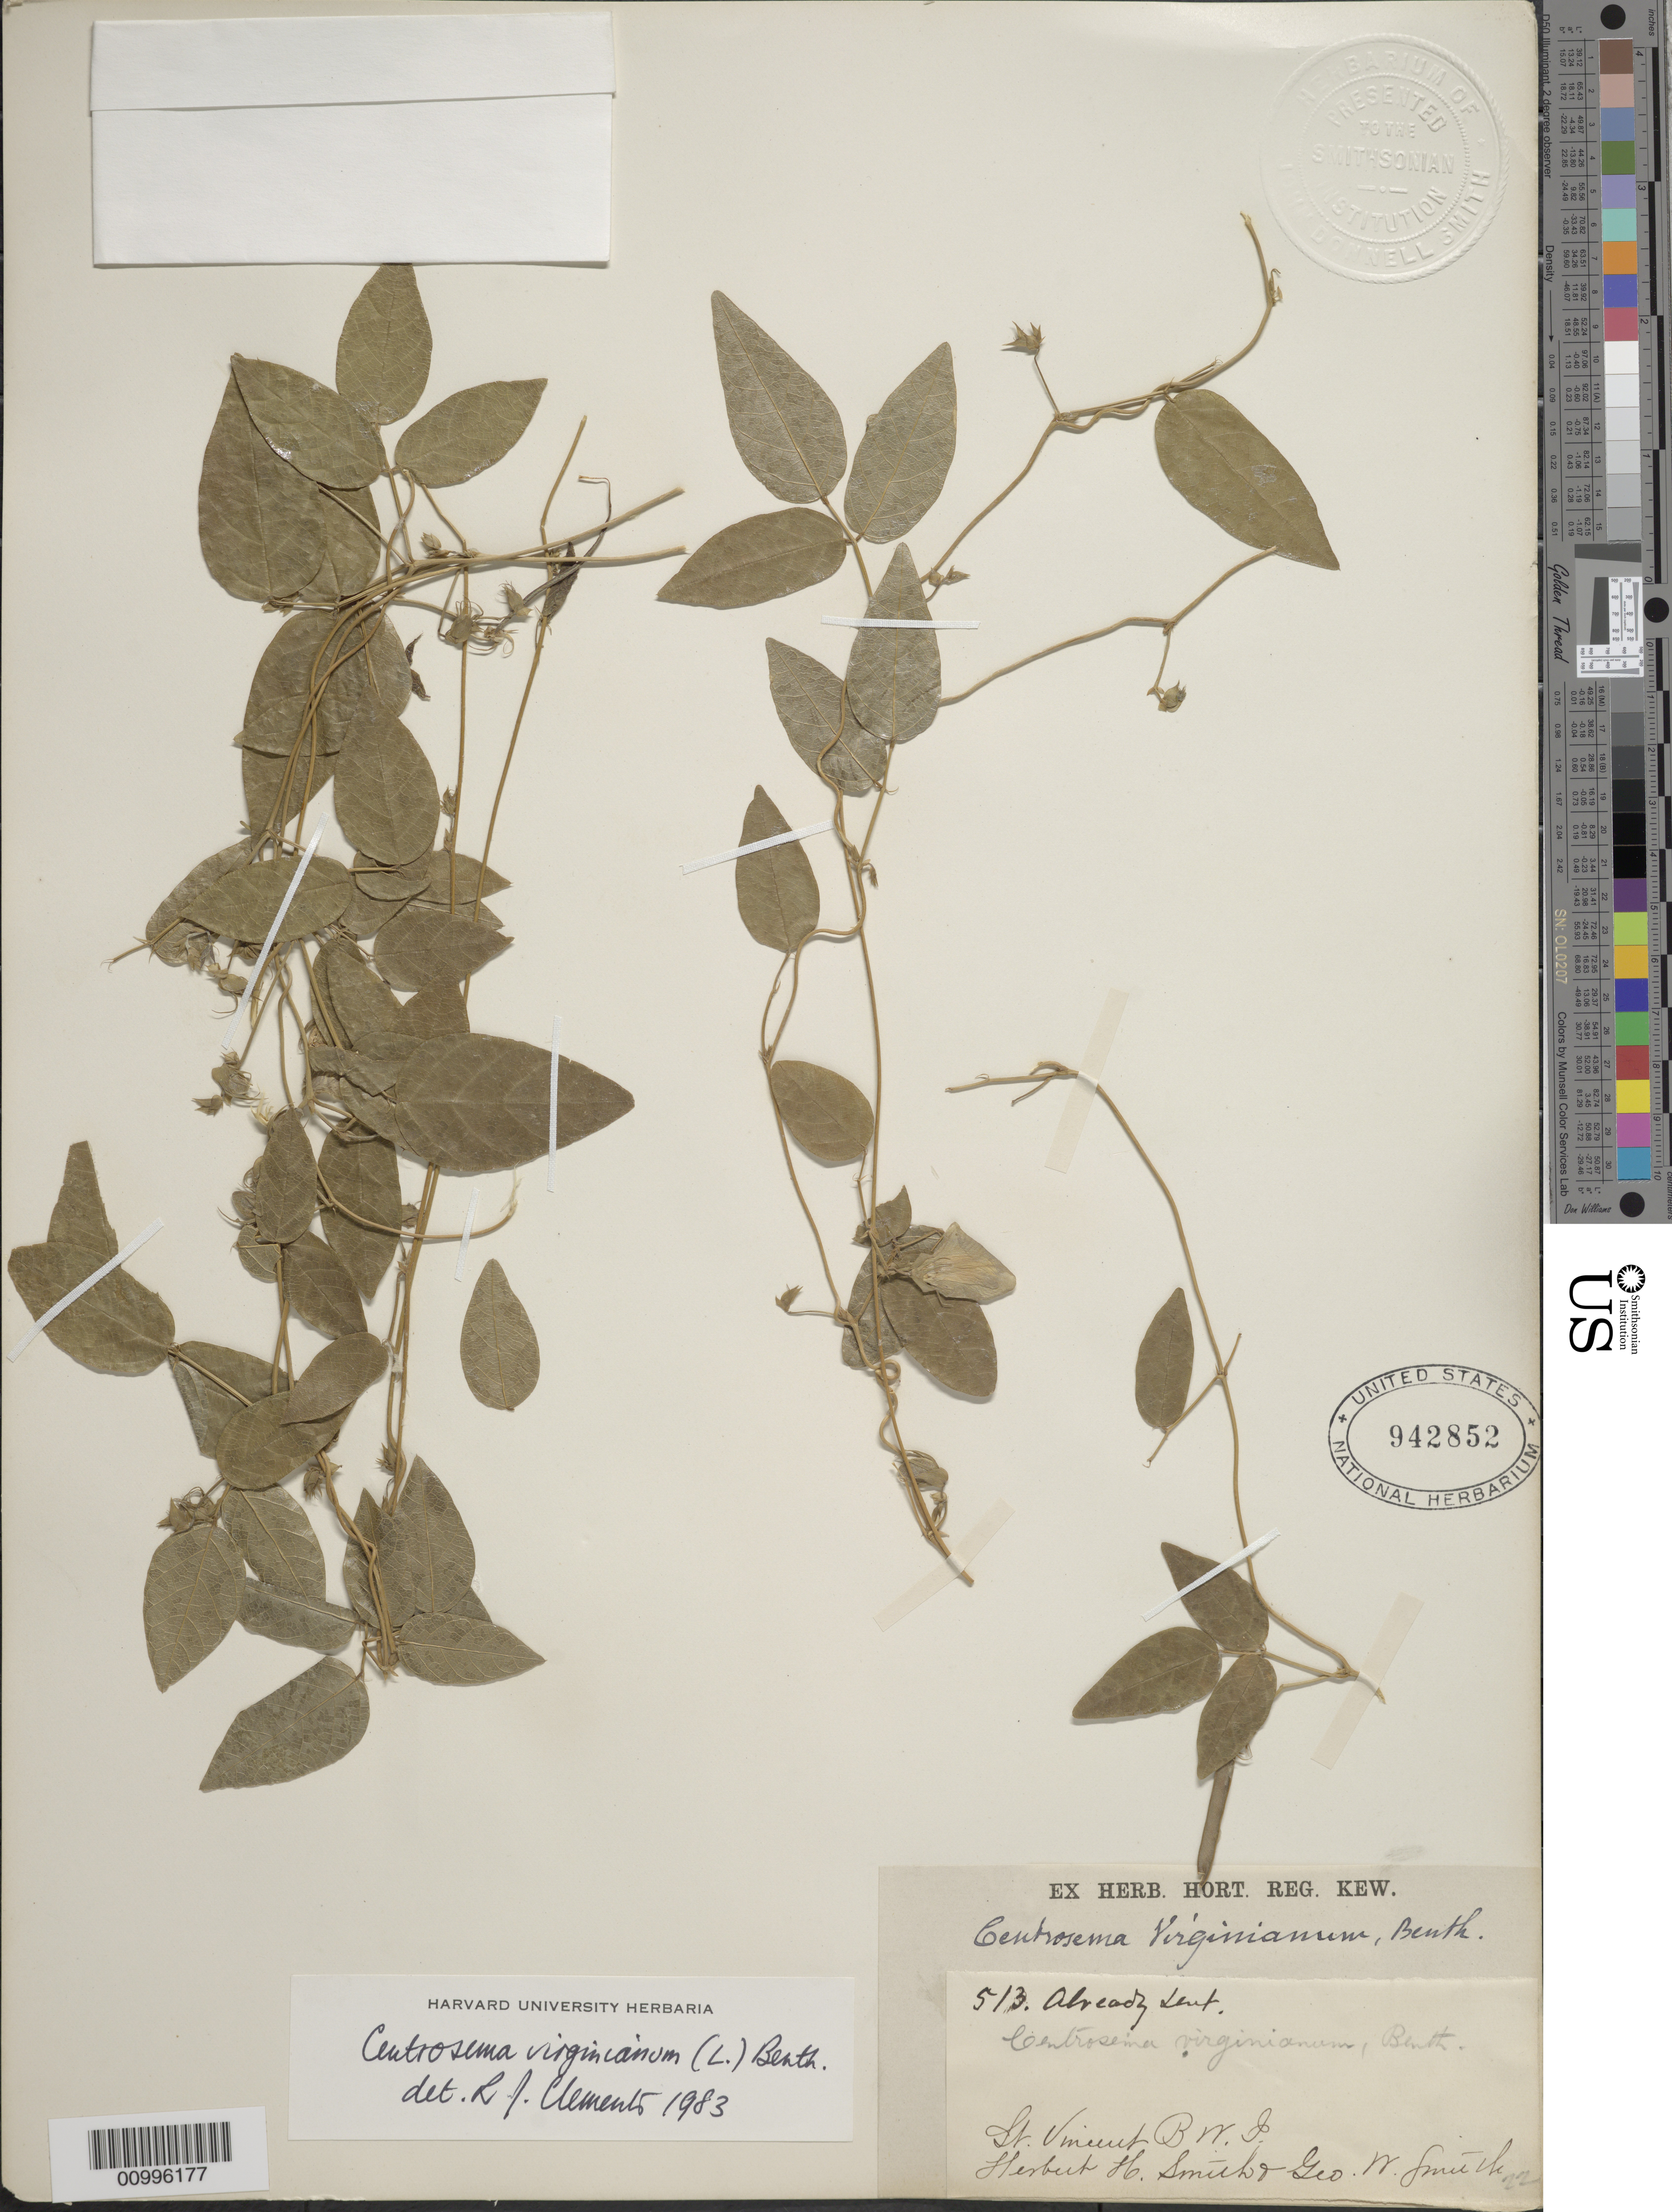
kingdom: Plantae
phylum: Tracheophyta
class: Magnoliopsida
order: Fabales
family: Fabaceae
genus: Centrosema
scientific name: Centrosema virginianum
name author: (L.) Benth.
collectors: H. H. Smith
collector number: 513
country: St. Vincent - Grenadines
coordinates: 0 N, 0 E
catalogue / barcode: US 942852